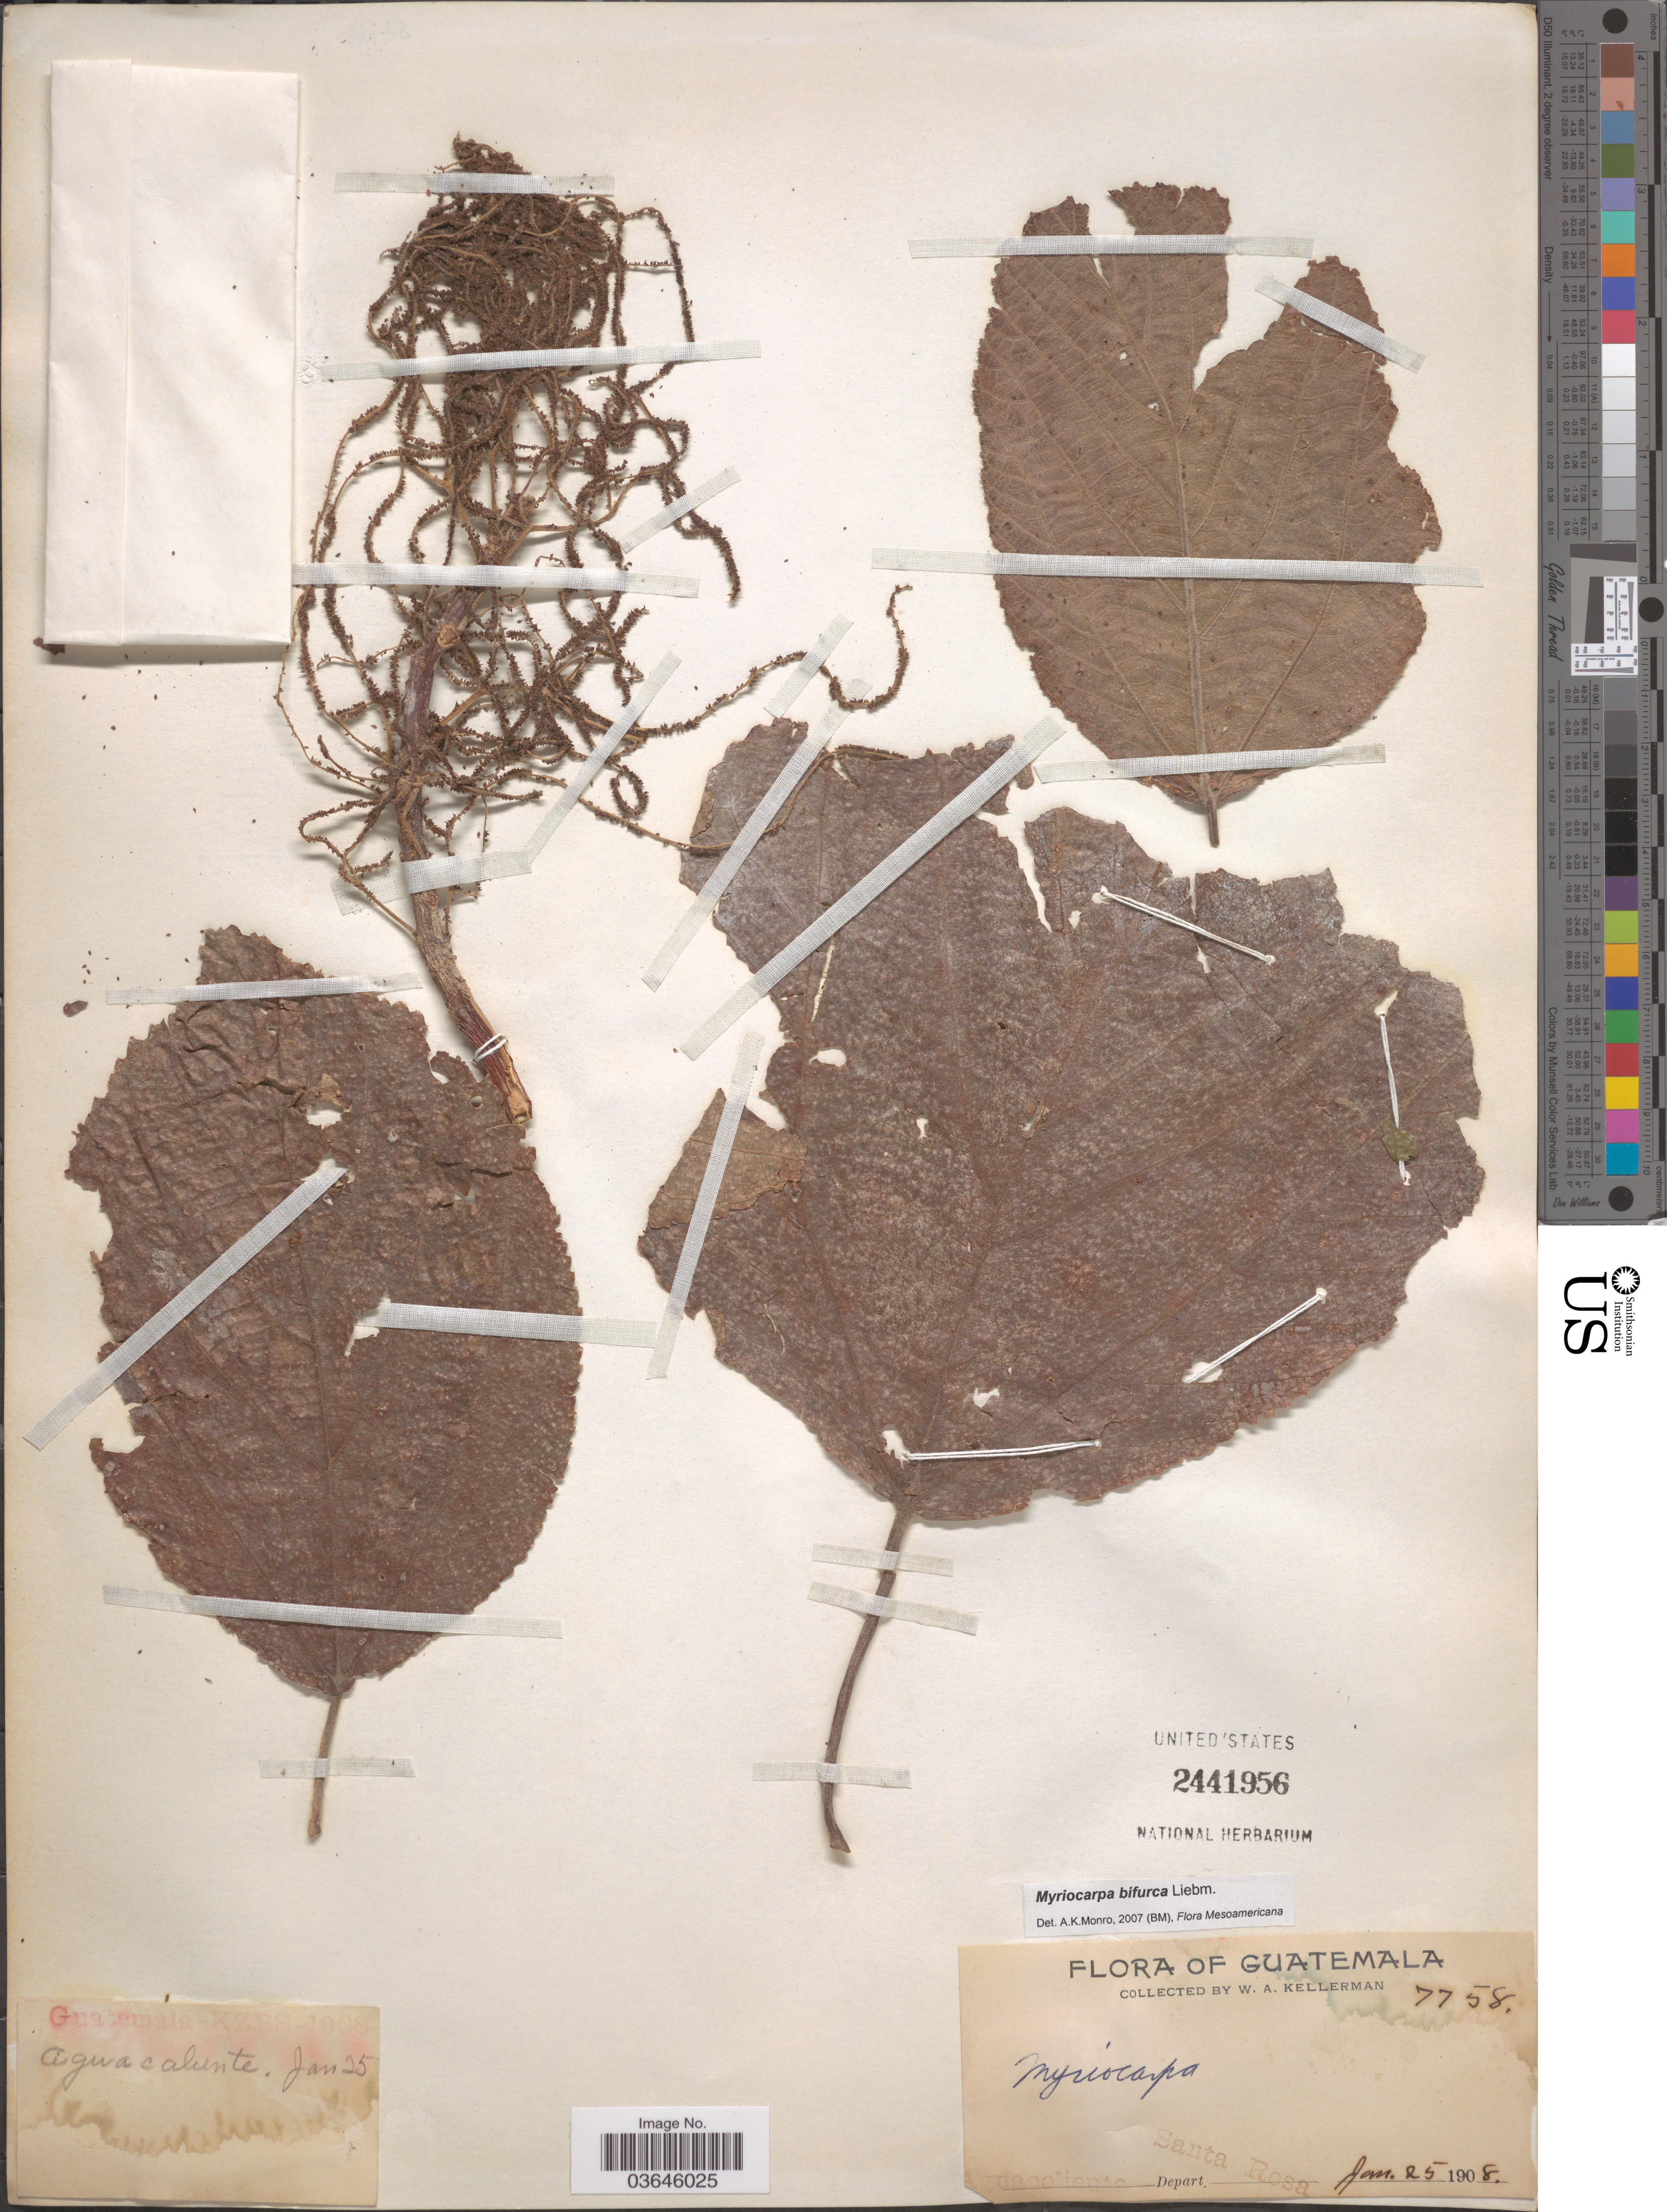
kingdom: Plantae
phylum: Tracheophyta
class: Magnoliopsida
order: Rosales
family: Urticaceae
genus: Myriocarpa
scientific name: Myriocarpa bifurca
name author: Liebm.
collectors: W. Kellerman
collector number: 7758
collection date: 1908-01-25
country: Guatemala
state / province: Santa Rosa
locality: Aguacaliente. Depart. Santa Rosa.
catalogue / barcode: US 2441956